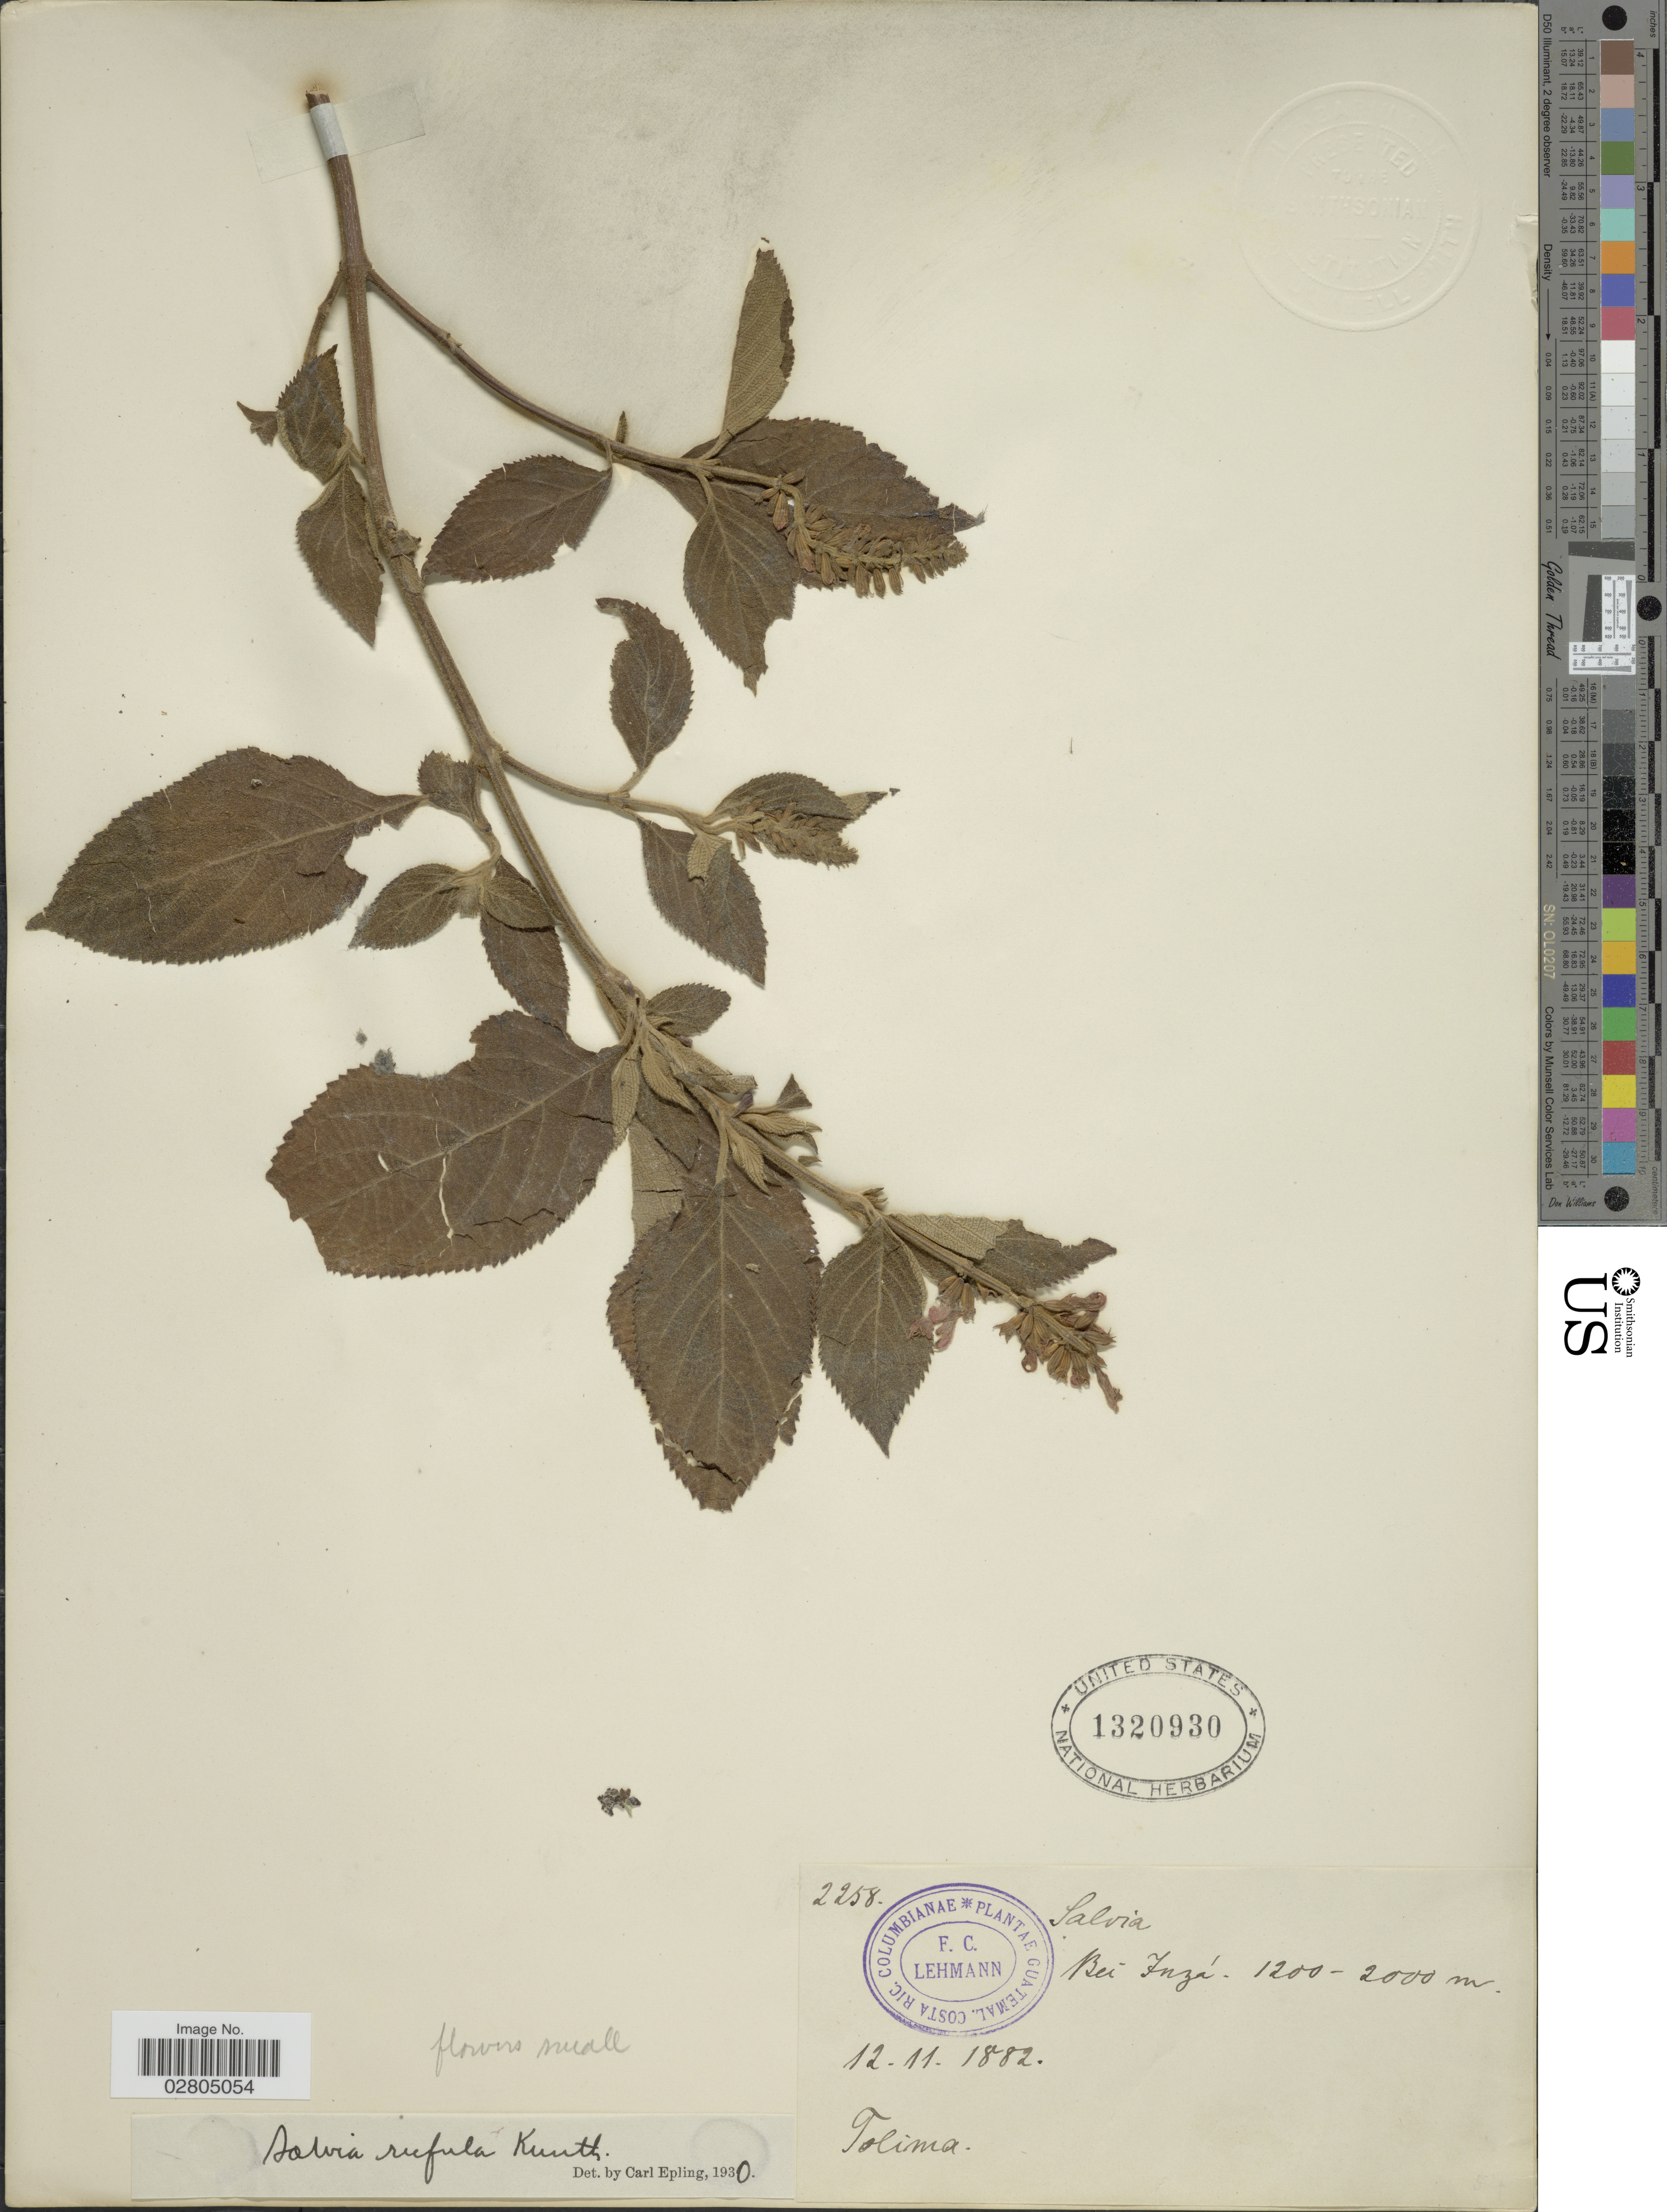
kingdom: Plantae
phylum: Tracheophyta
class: Magnoliopsida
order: Lamiales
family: Lamiaceae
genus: Salvia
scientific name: Salvia rufula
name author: Kunth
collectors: F. C. Lehmann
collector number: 2258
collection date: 1882-11-12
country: Colombia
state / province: Tolima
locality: Bei Inzá.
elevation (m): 1200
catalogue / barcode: US 1320930